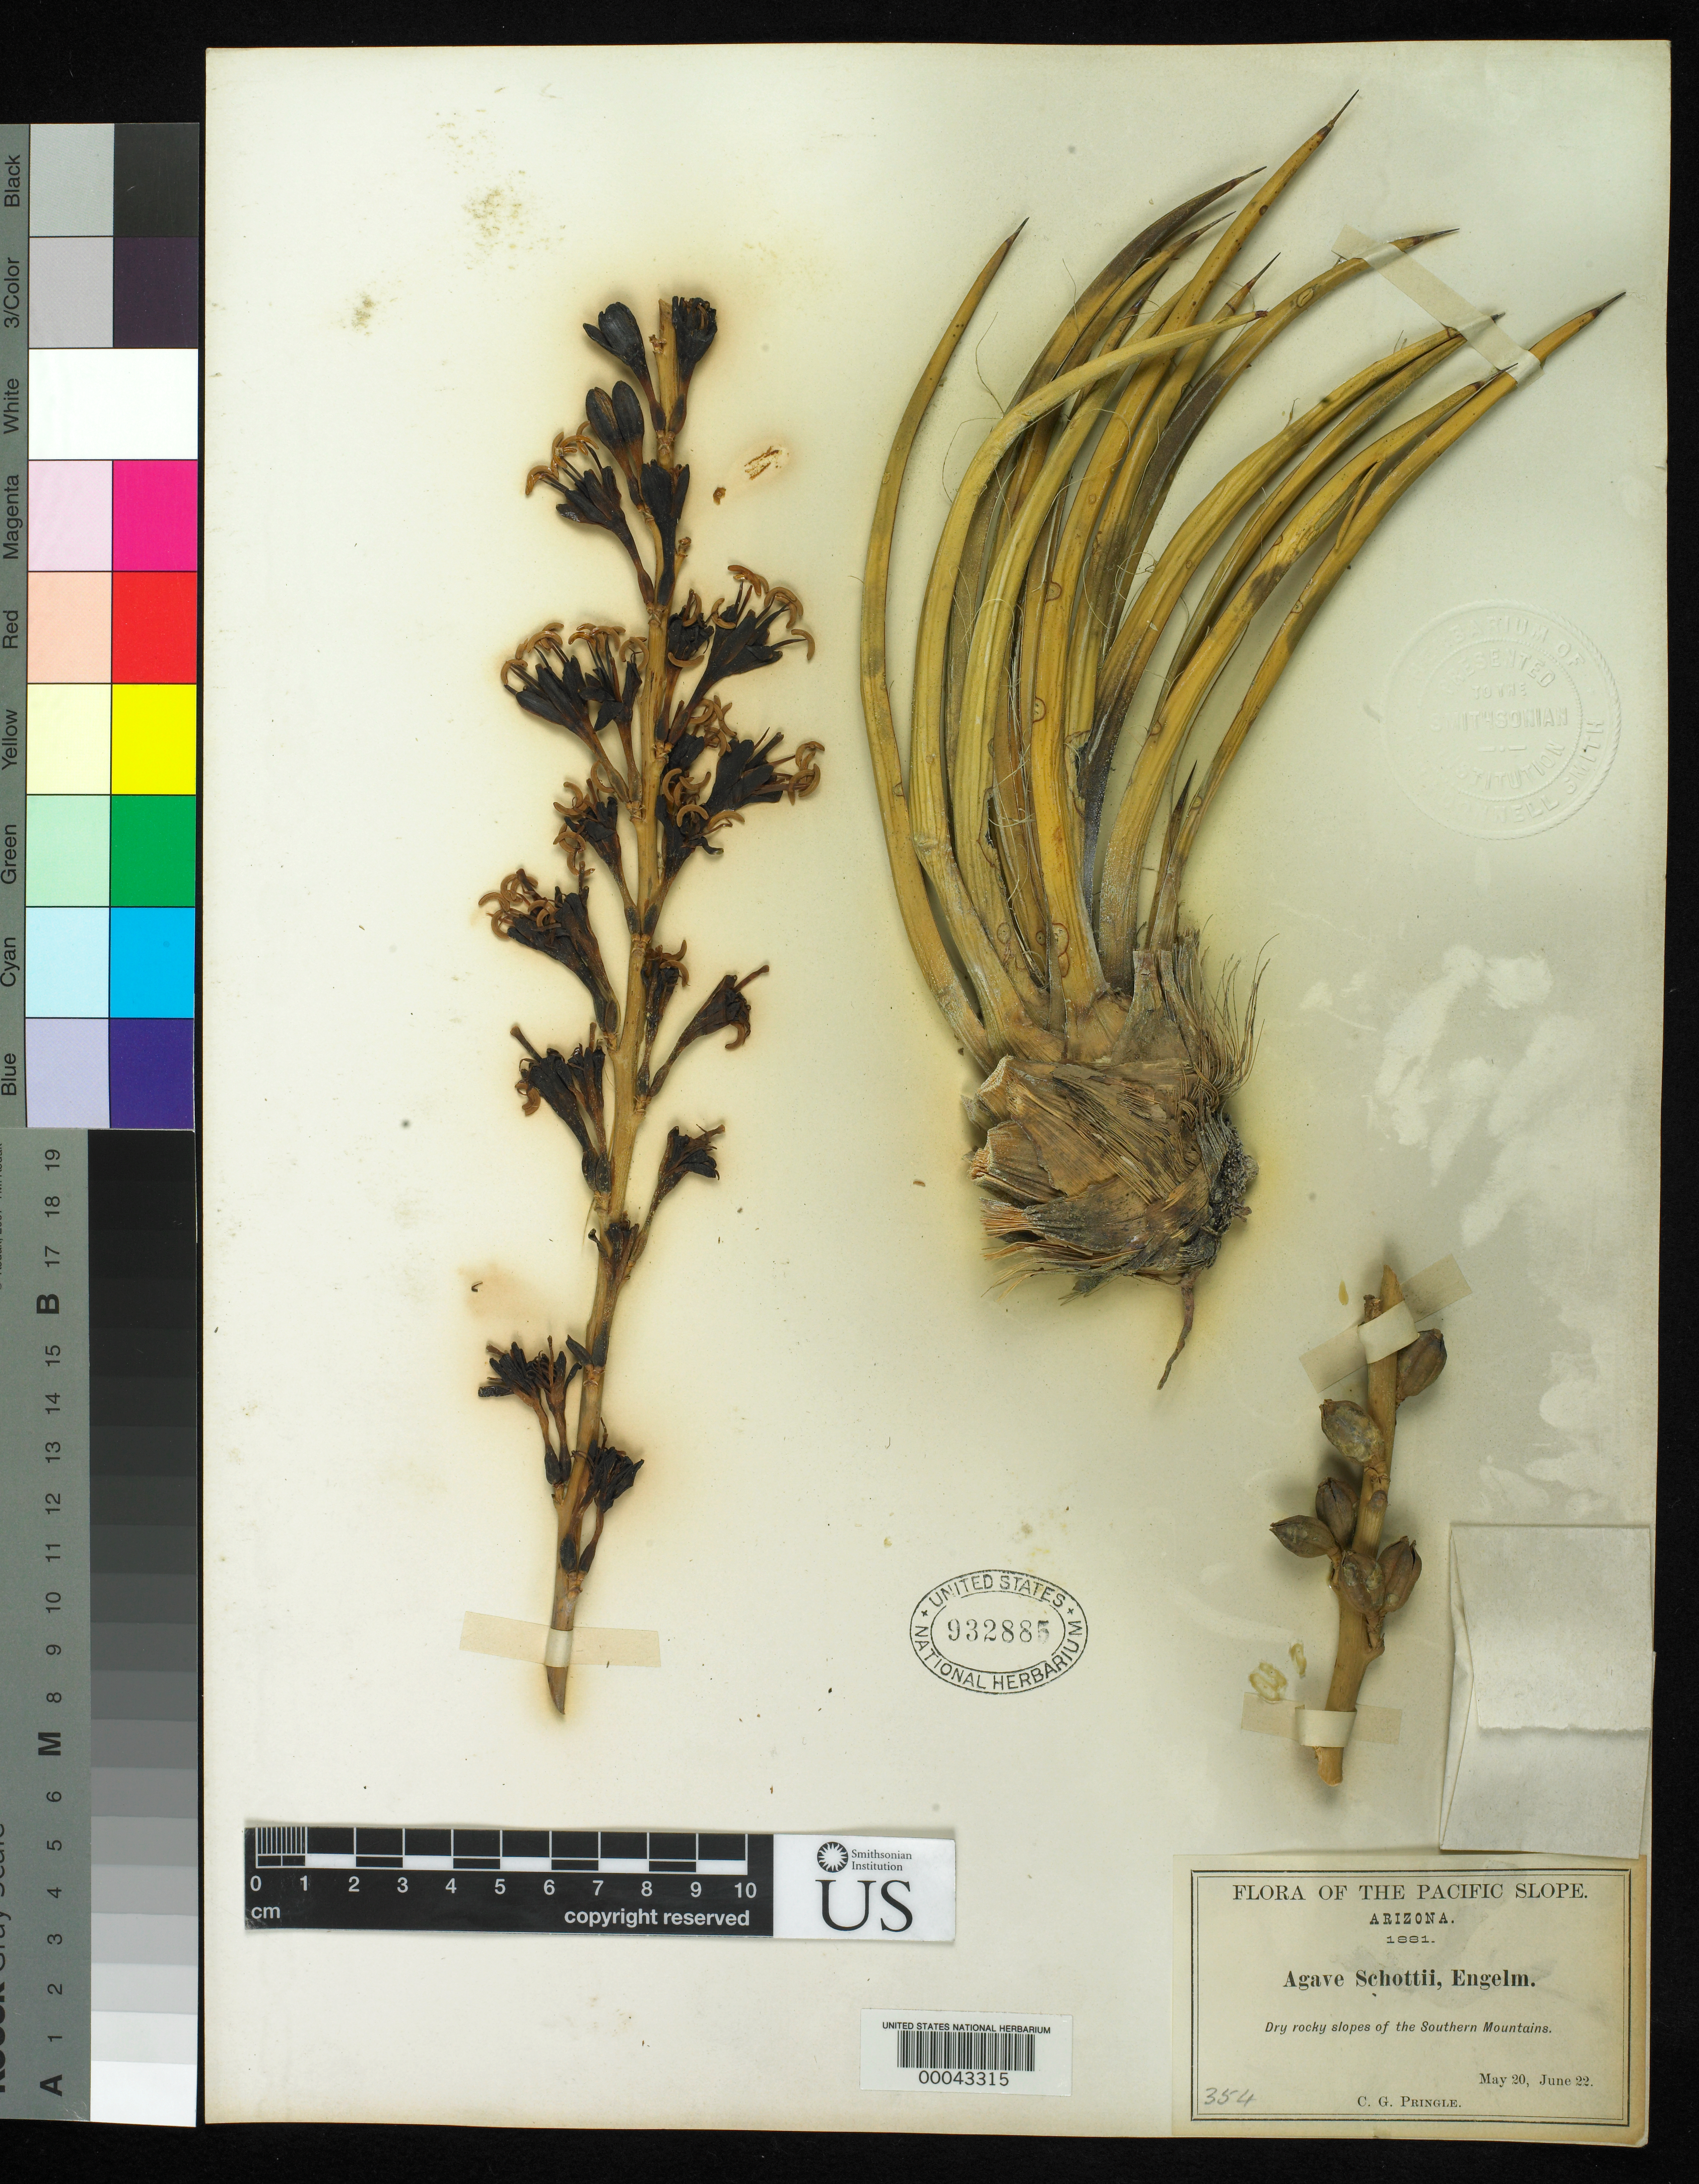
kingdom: Plantae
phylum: Tracheophyta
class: Liliopsida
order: Asparagales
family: Asparagaceae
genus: Agave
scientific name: Agave schottii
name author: Engelm.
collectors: C. G. Pringle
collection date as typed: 20 May 1881 and 22 Jun 1881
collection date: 1881-05-20,1881-06-22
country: United States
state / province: Arizona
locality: Southern mountains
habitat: Dry rocky slopes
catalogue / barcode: US 932885